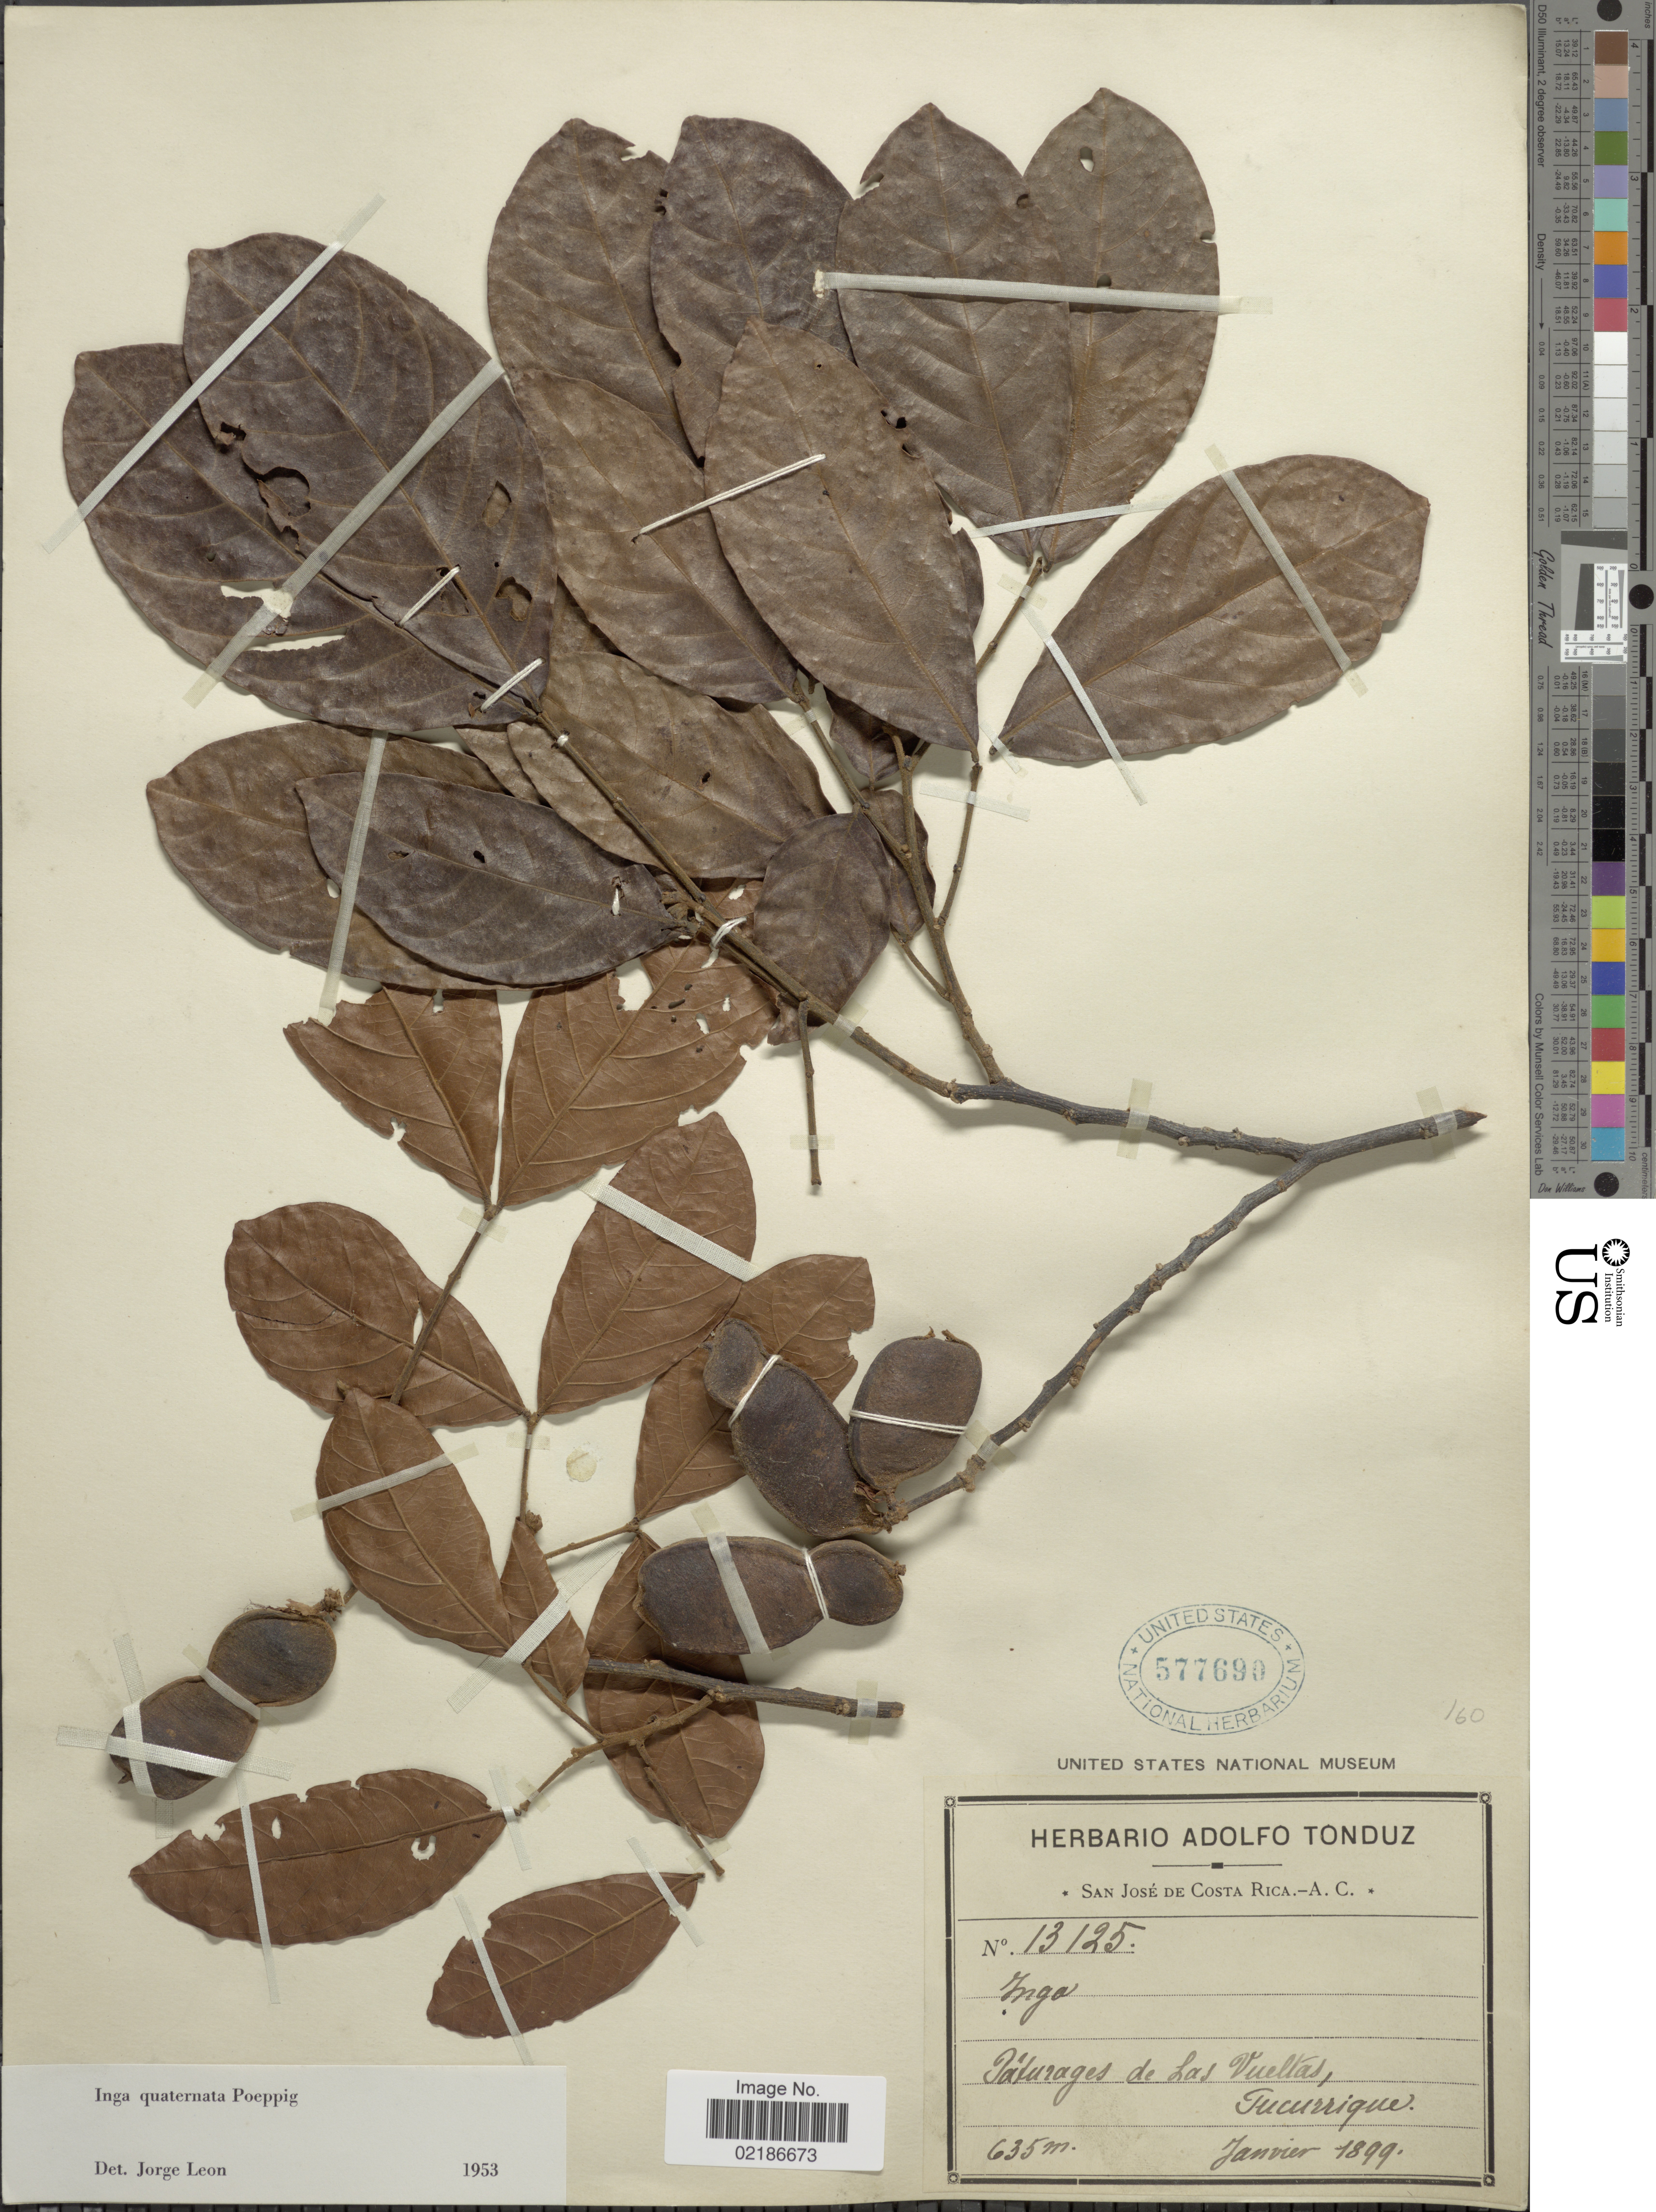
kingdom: Plantae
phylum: Tracheophyta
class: Magnoliopsida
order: Fabales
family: Fabaceae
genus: Inga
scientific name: Inga quaternata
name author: Poepp. & Endl.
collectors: ex Herb. Adolfo Tonduz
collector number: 13125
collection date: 1899-01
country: Costa Rica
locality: Paturages de Las Vueltas, Tucurrique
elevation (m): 635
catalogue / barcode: US 577690